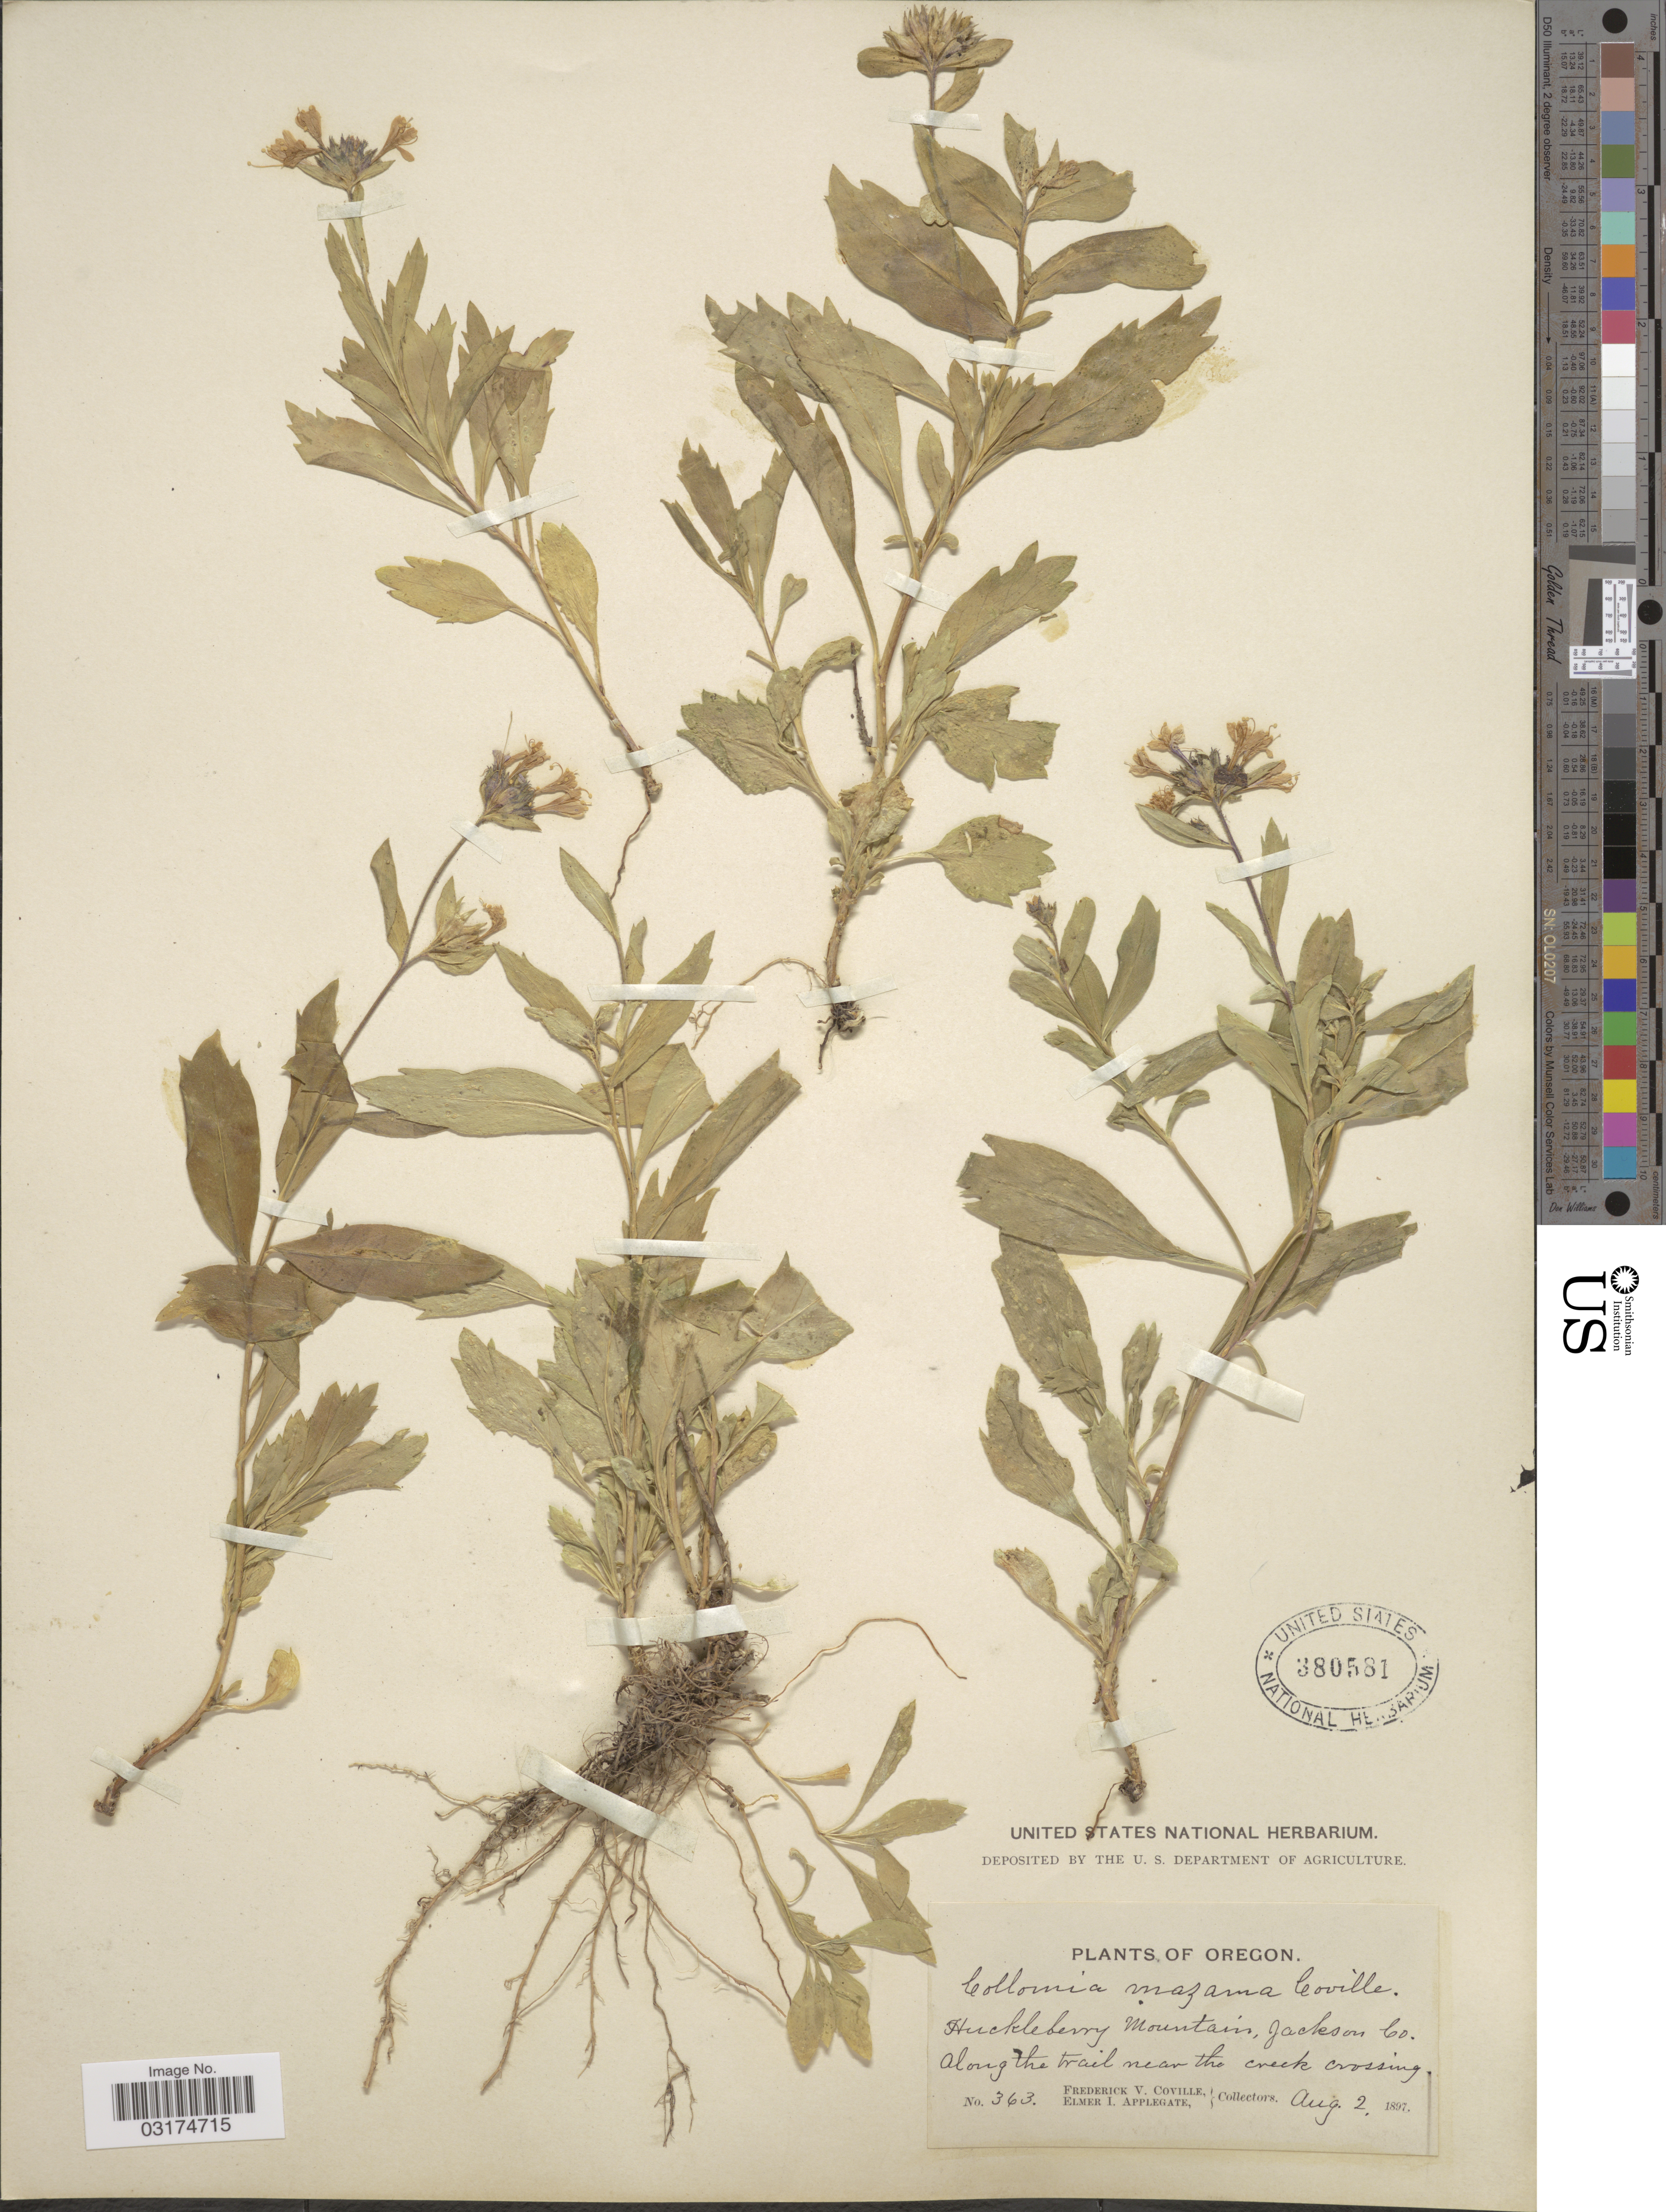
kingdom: Plantae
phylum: Tracheophyta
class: Magnoliopsida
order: Ericales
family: Polemoniaceae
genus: Collomia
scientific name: Collomia mazama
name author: Coville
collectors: F. V. Coville & E. I. Applegate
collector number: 363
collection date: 1897-08-02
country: United States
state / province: Oregon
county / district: Jackson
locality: Huckleberry Mountain, Jackson Co. Along the trail near the creek crossing.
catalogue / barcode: US 380581